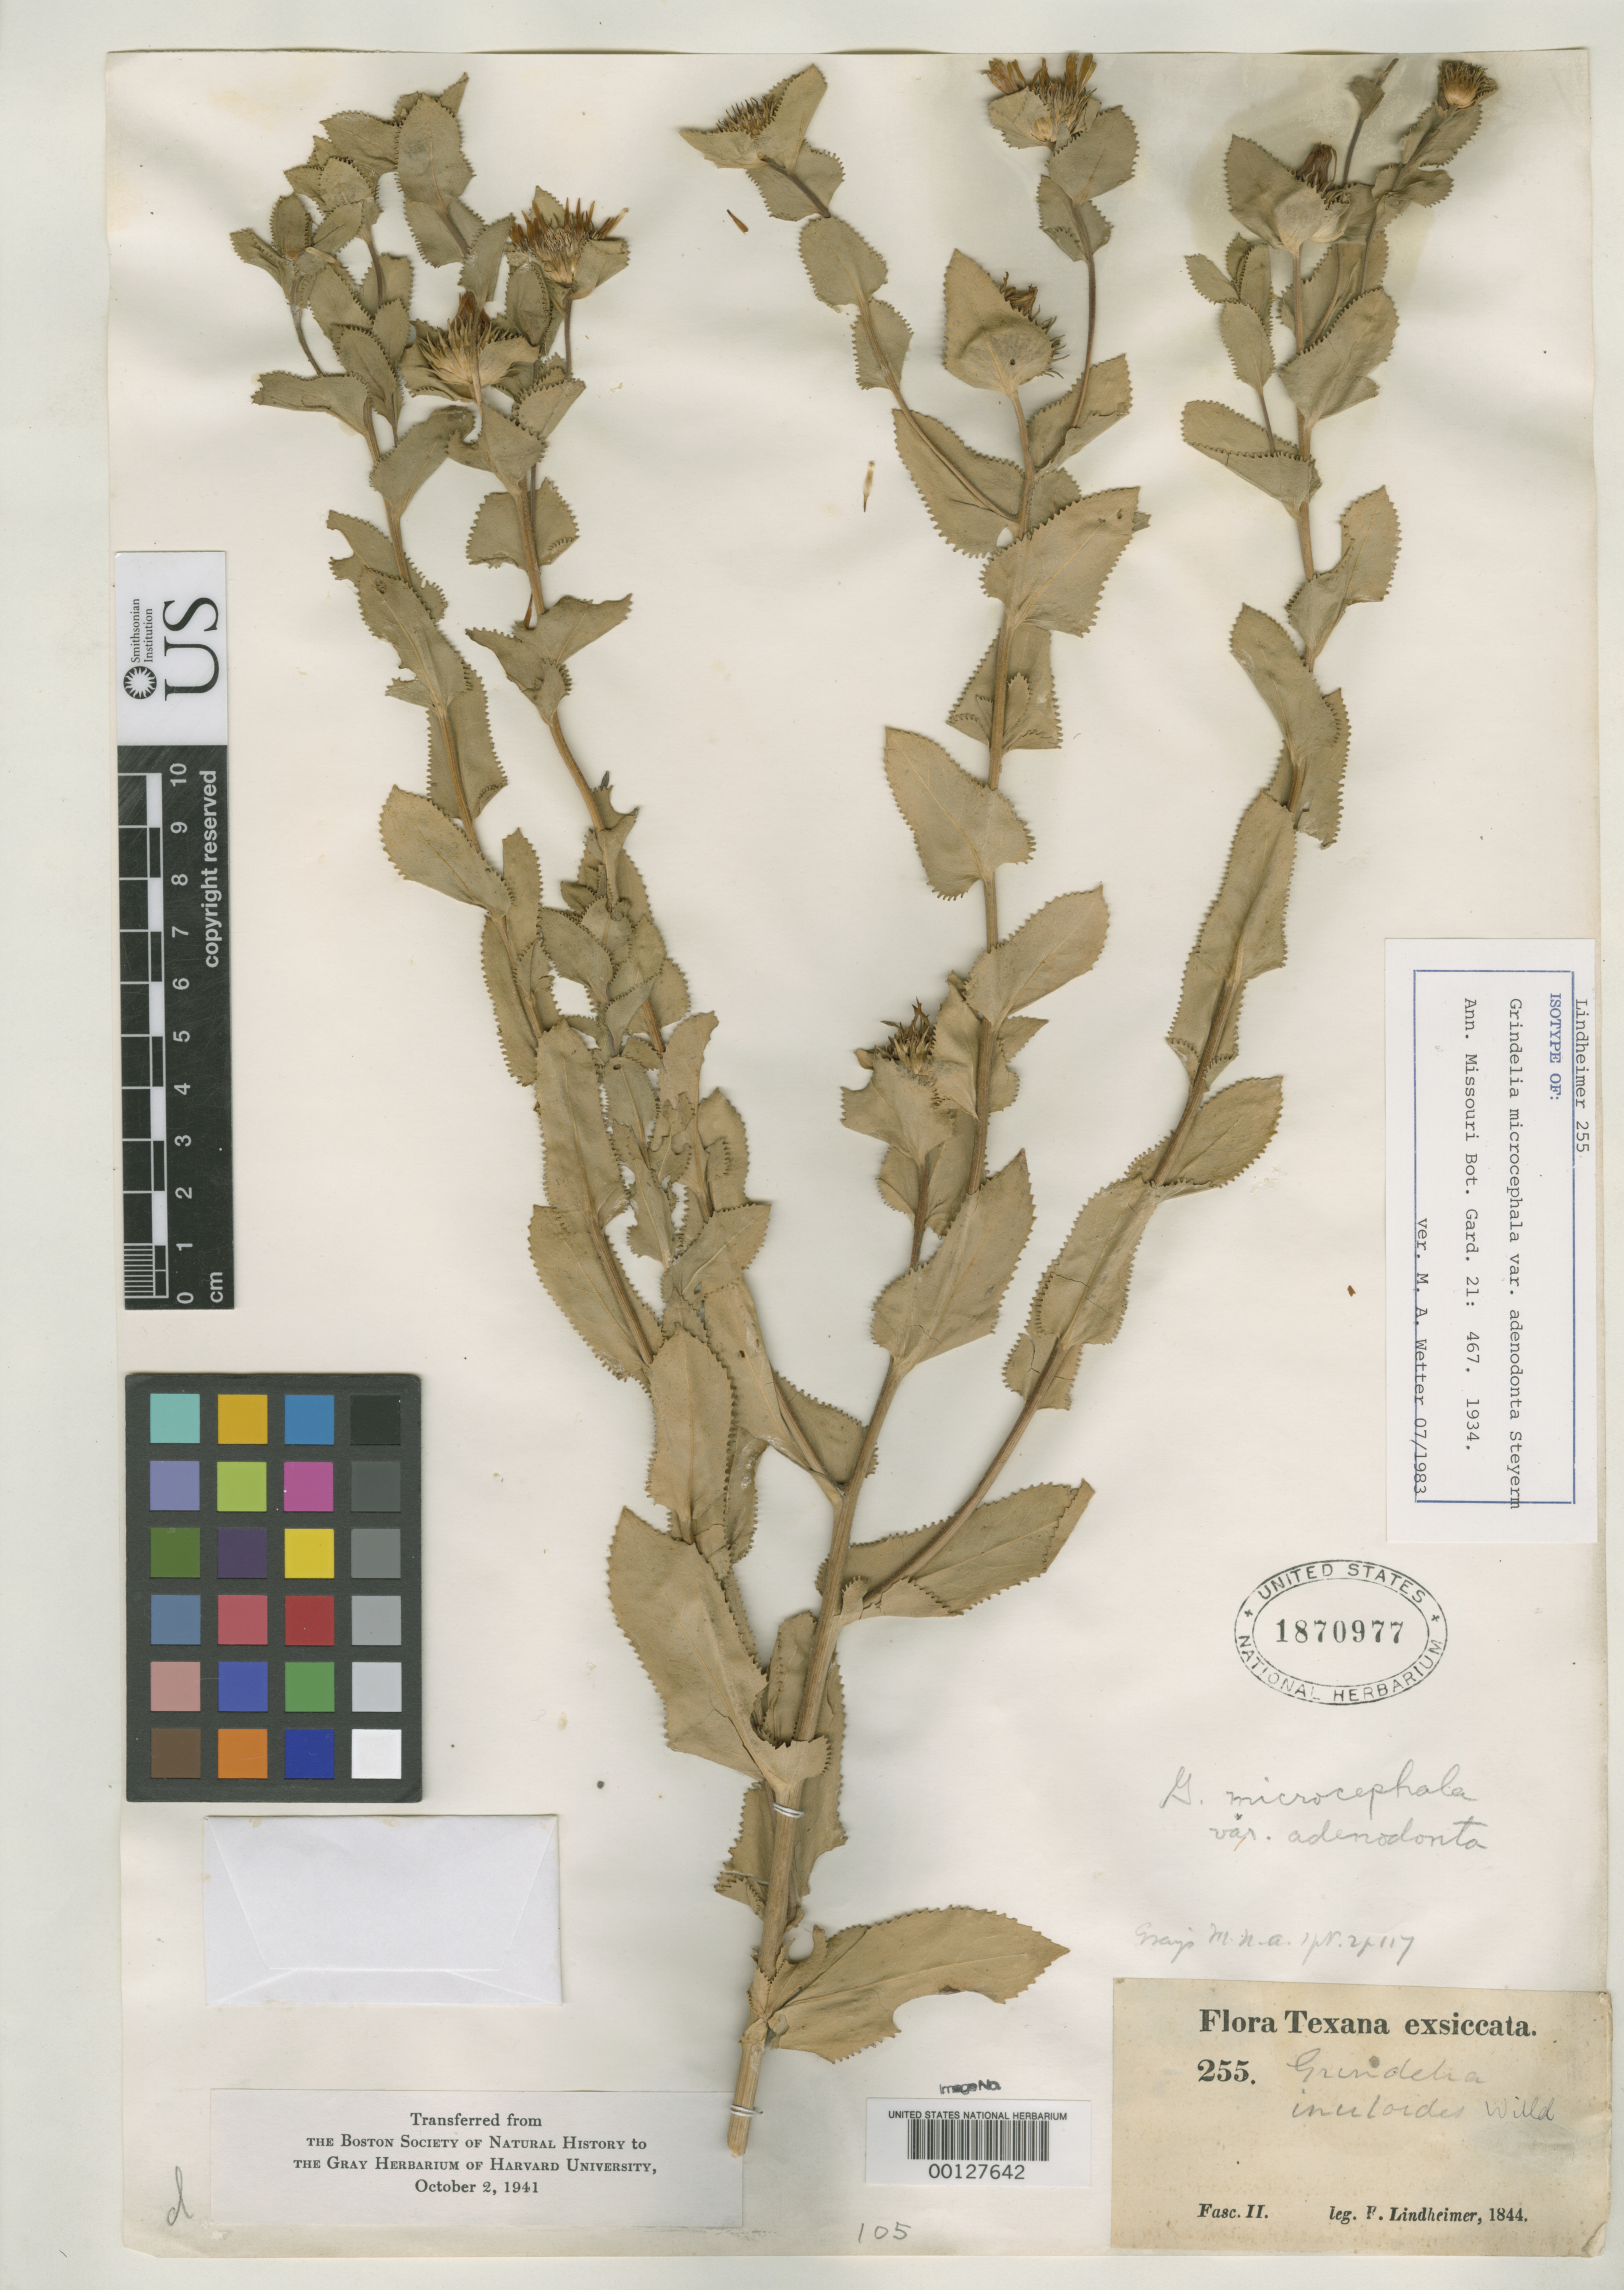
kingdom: Plantae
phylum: Tracheophyta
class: Magnoliopsida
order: Asterales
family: Asteraceae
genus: Grindelia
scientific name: Grindelia microcephala var. adenodonta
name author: Steyerm.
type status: Isotype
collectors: F. J. Lindheimer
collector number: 255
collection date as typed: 1844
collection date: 1844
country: United States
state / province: Texas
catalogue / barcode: US 1870977